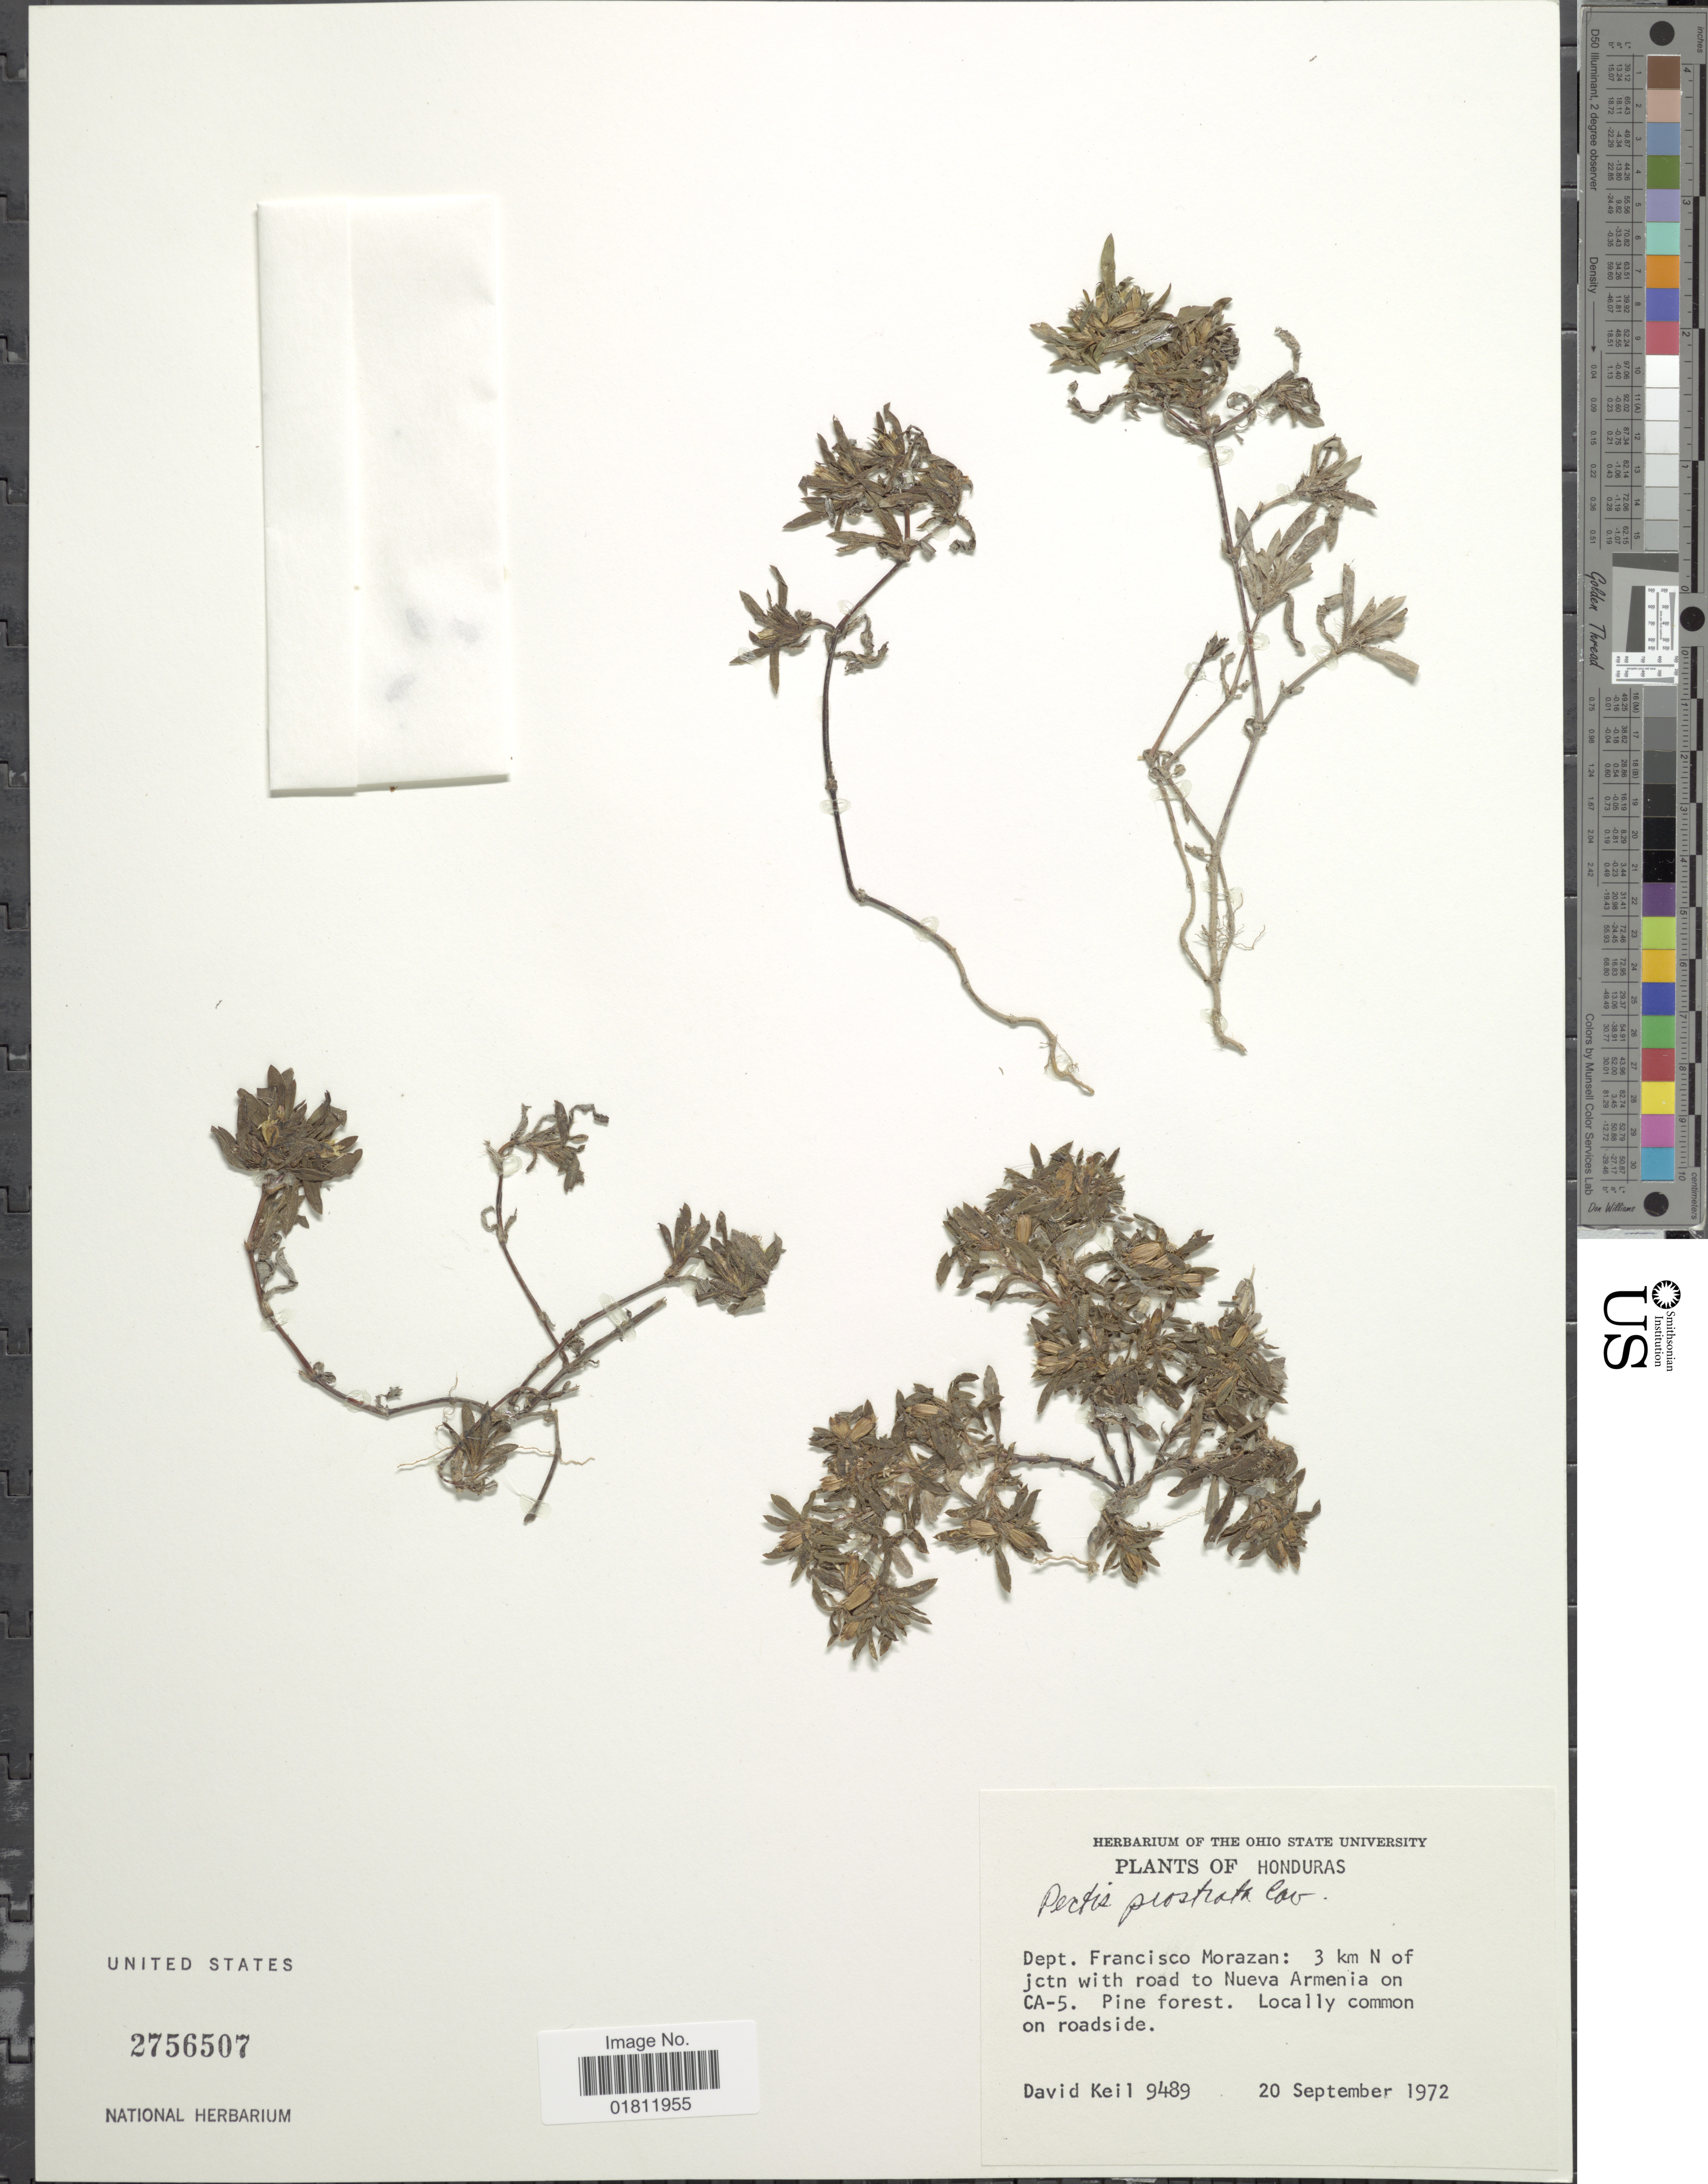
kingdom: Plantae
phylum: Tracheophyta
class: Magnoliopsida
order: Asterales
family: Asteraceae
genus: Pectis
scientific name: Pectis prostrata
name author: Cav.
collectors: D. J. Keil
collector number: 9489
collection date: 1972-09-20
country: Honduras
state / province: Fco. Morazán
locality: Dept. Francisco Morazan: 3 km N of jctn with road to Nueva Armenia on Ca-5.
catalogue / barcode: US 2756507